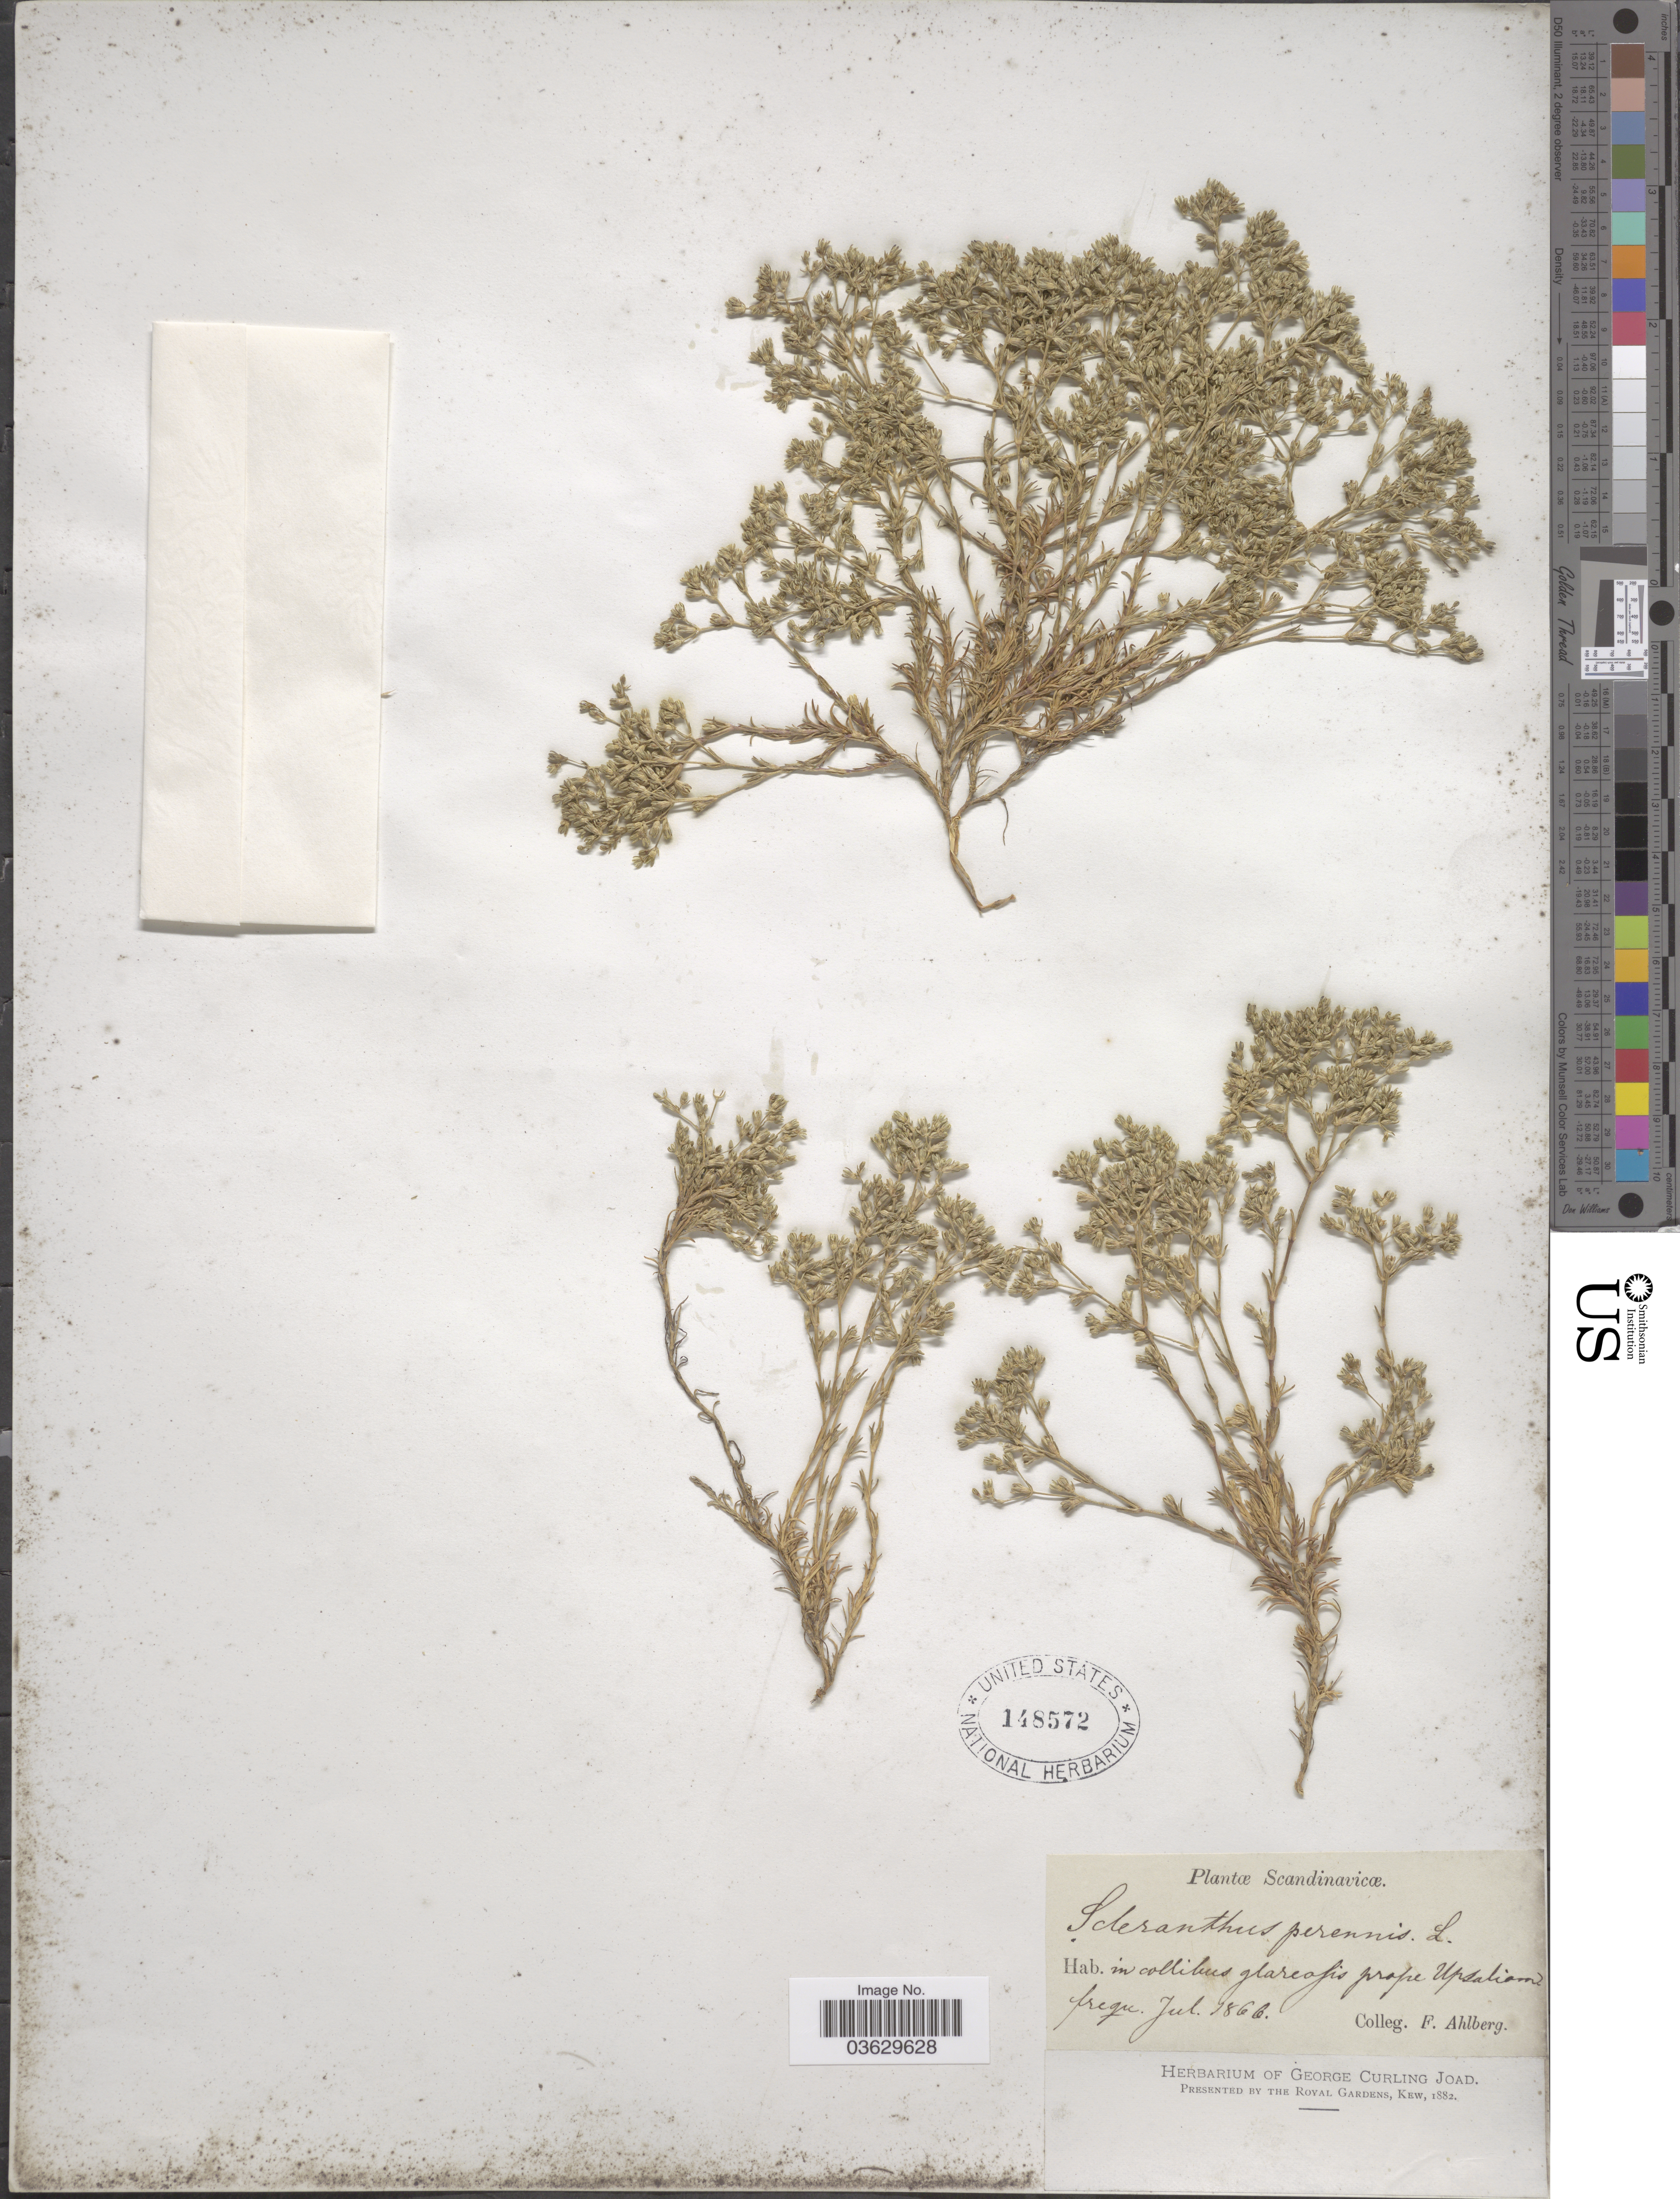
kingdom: Plantae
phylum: Tracheophyta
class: Magnoliopsida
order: Caryophyllales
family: Caryophyllaceae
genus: Scleranthus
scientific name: Scleranthus perennis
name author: L.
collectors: F. Ahlberg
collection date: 1866-07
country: Sweden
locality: Scandinavicæ. In collibus glareofis prope Upsaliam.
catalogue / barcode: US 148572